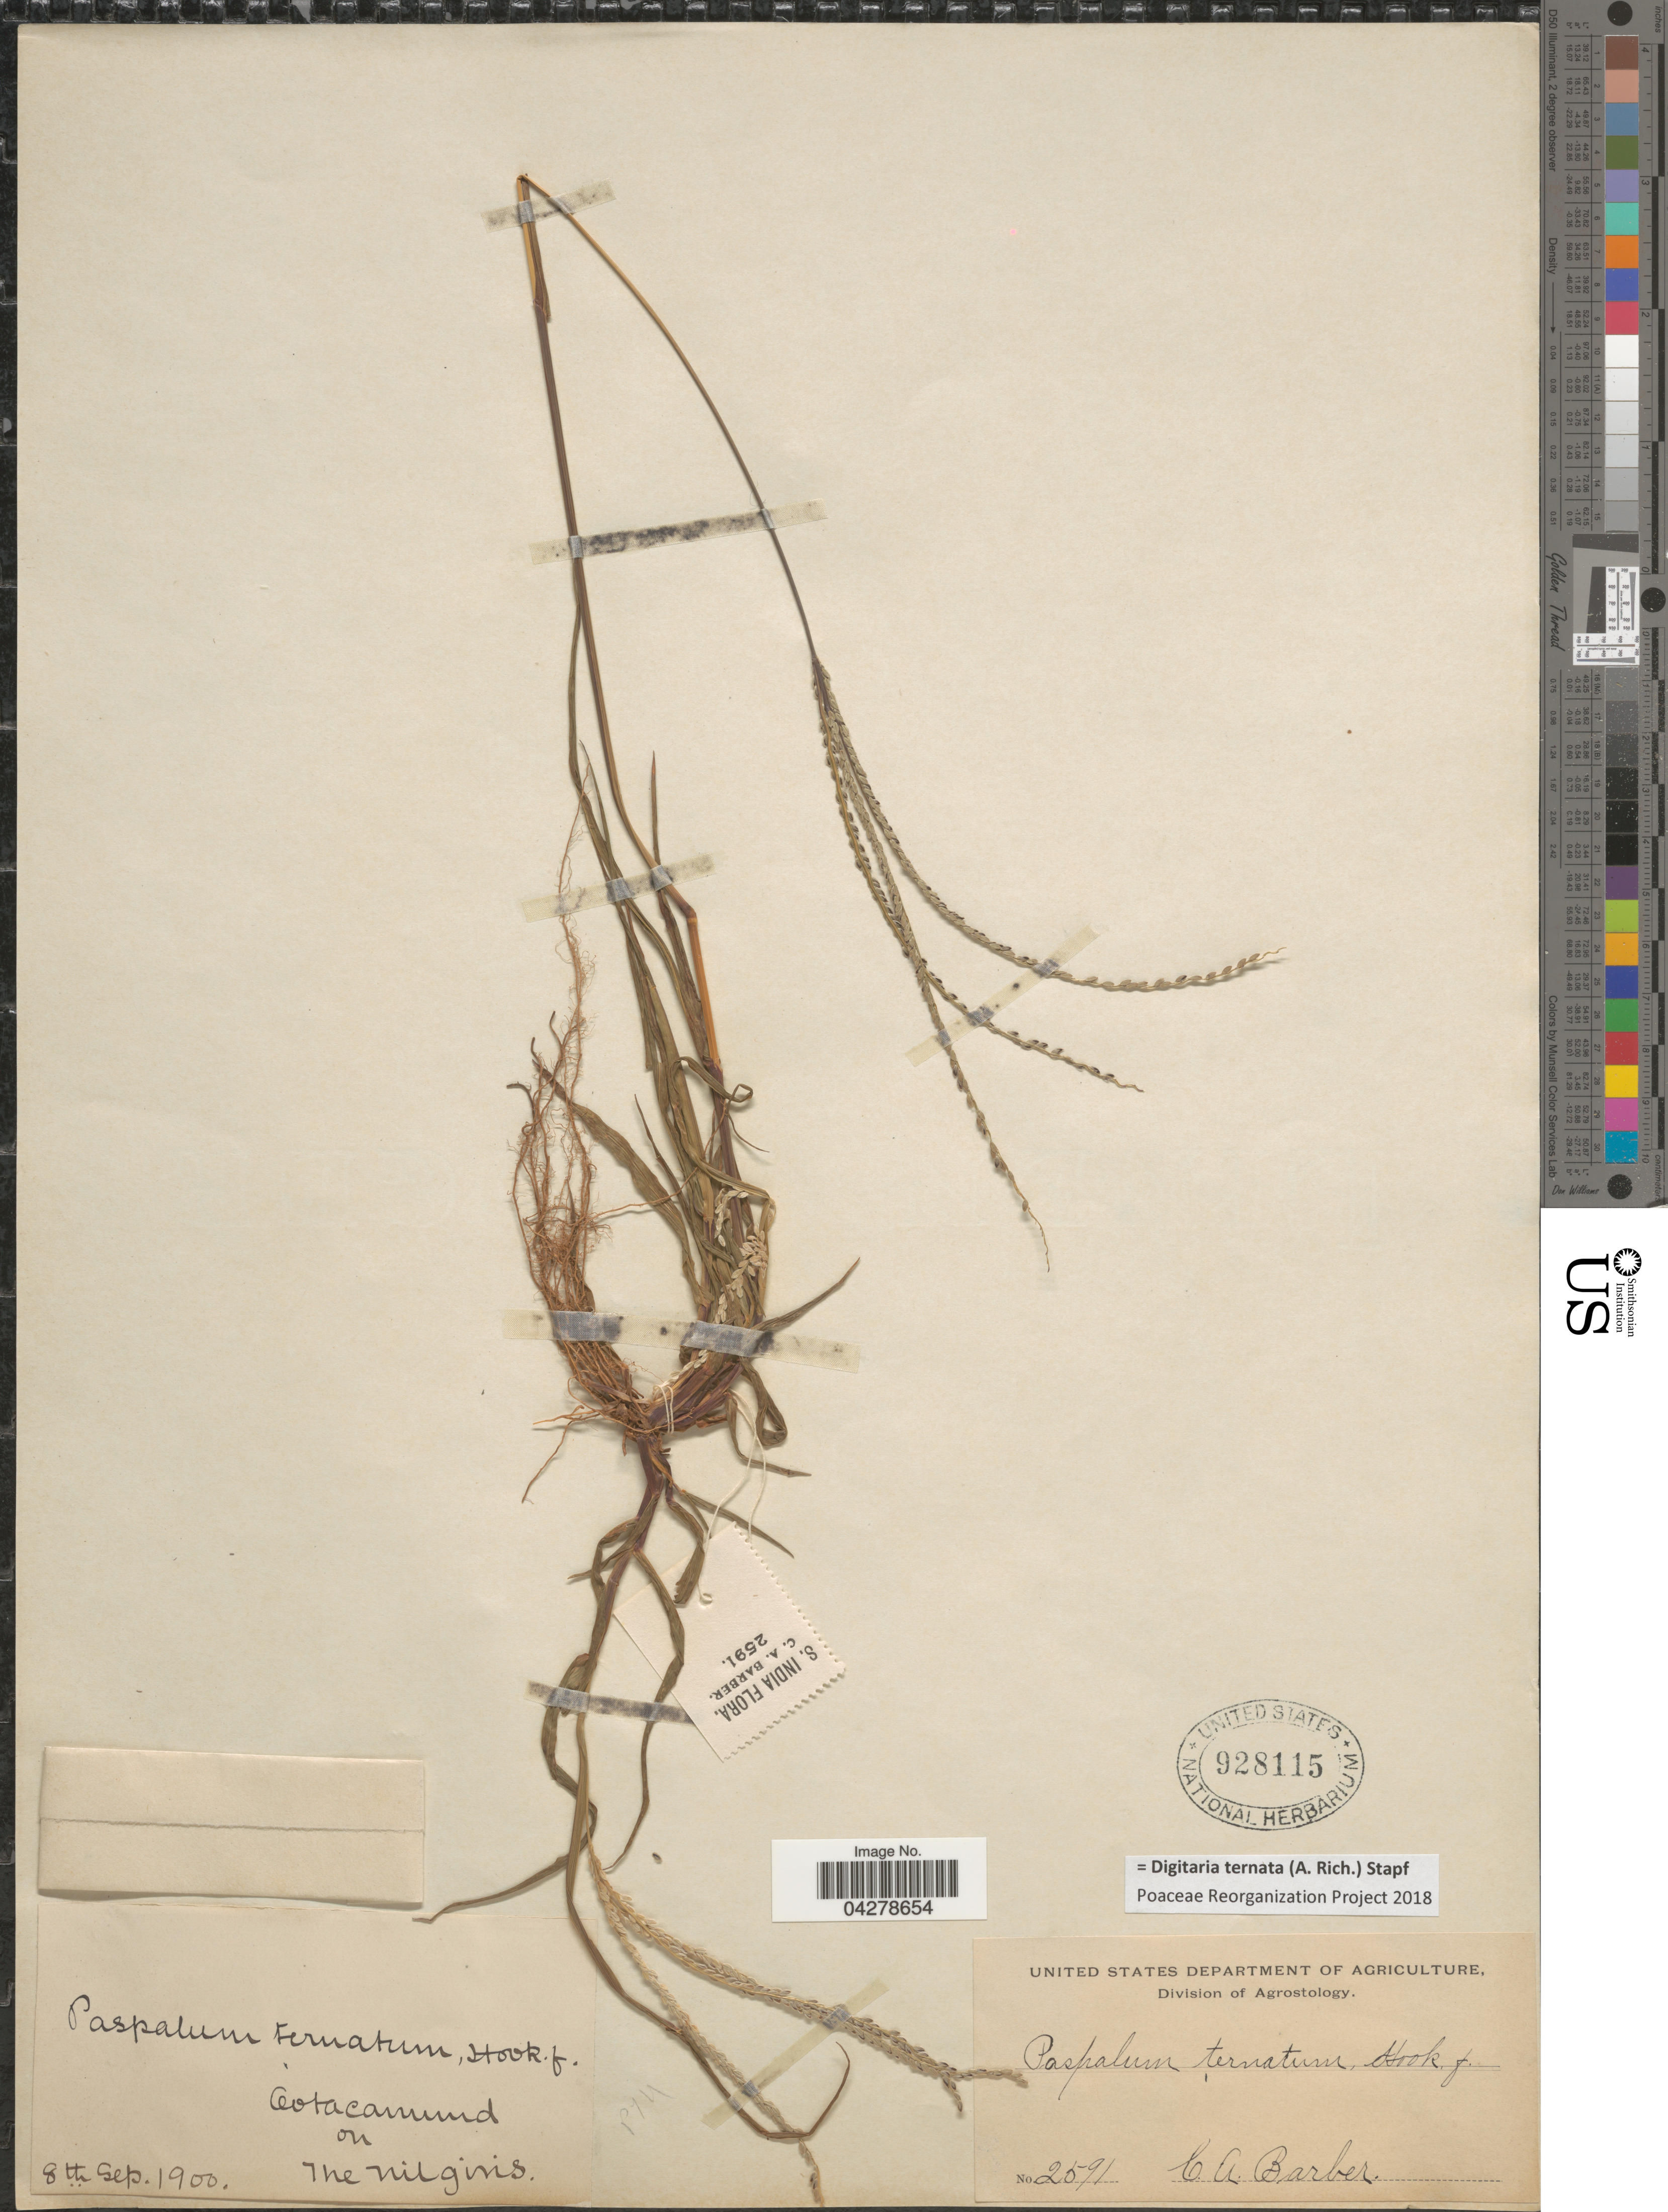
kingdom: Plantae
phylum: Tracheophyta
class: Liliopsida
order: Poales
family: Poaceae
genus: Digitaria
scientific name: Digitaria ternata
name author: (Hochr. ex A. Rich.) Stapf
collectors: C. Barber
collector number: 2591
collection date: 1900-09-08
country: India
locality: Ootacamund on The Nilgiris.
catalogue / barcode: US 928115